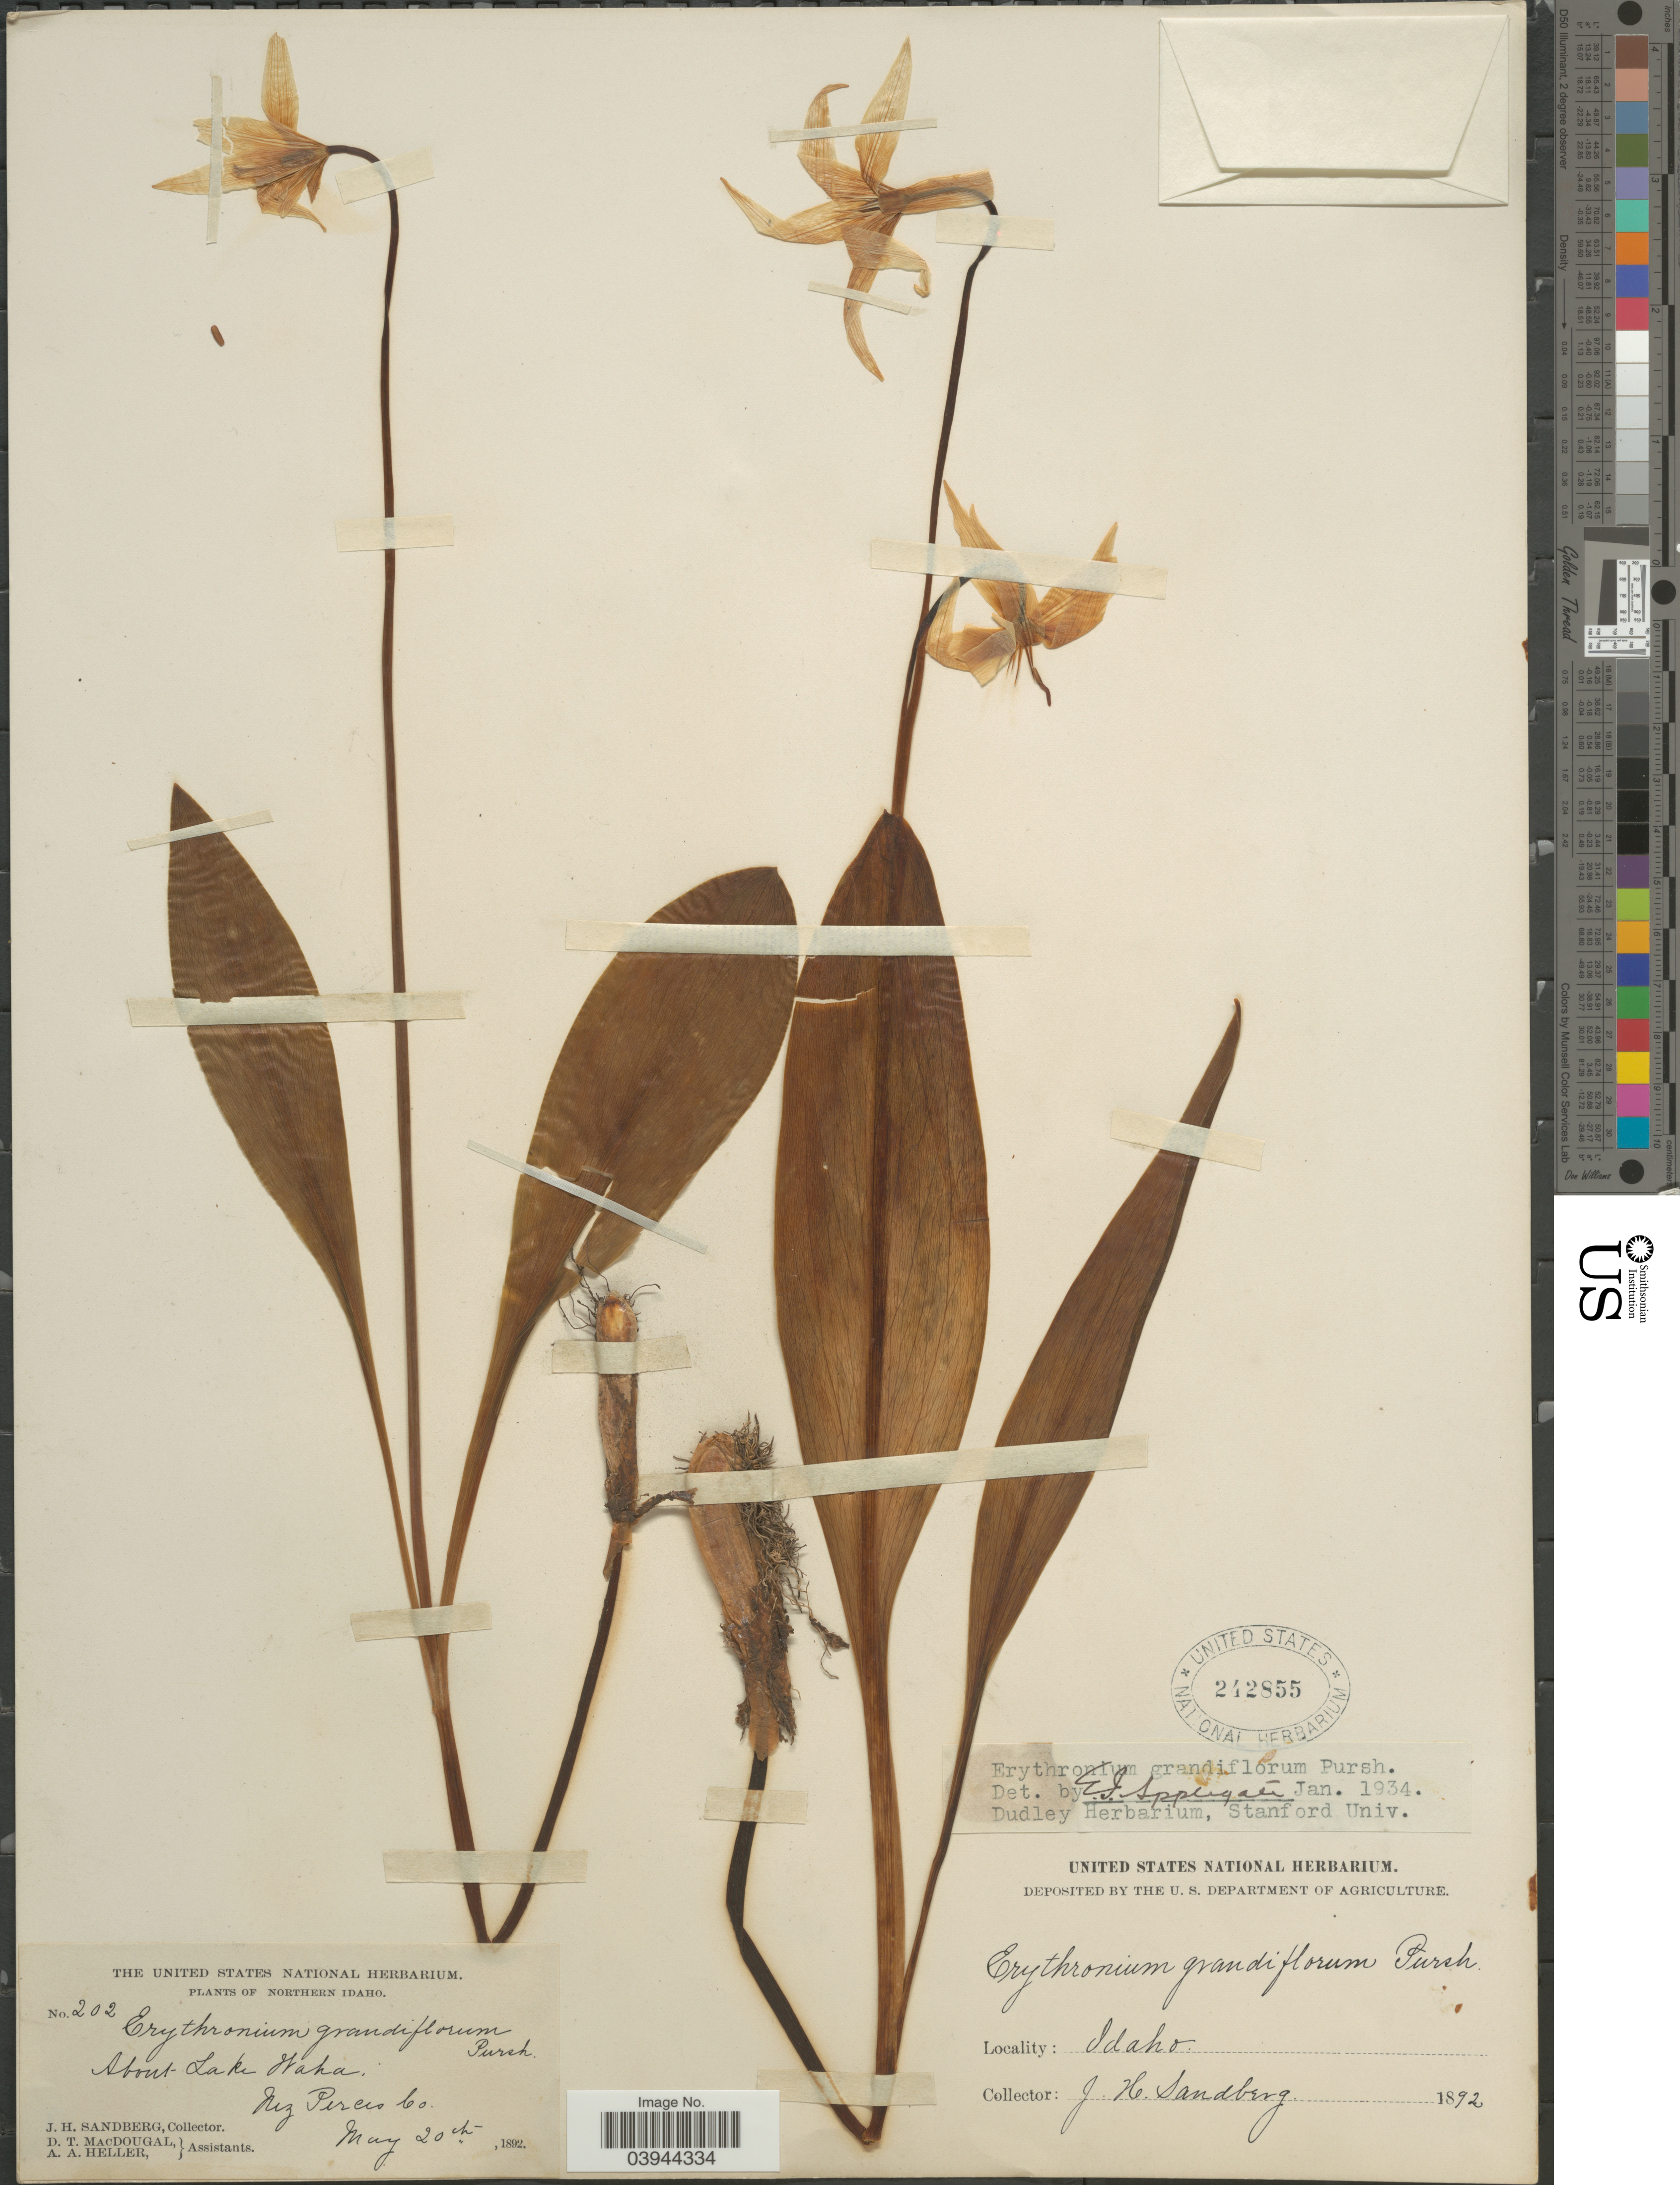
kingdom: Plantae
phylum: Tracheophyta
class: Liliopsida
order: Liliales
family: Liliaceae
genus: Erythronium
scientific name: Erythronium grandiflorum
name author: Pursh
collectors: J. H. Sandberg, D. T. MacDougal & A. A. Heller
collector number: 202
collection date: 1892-05-20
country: United States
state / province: Idaho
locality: Northern Idaho. About Lake Waha, Nez Perces Co.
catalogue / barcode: US 242855